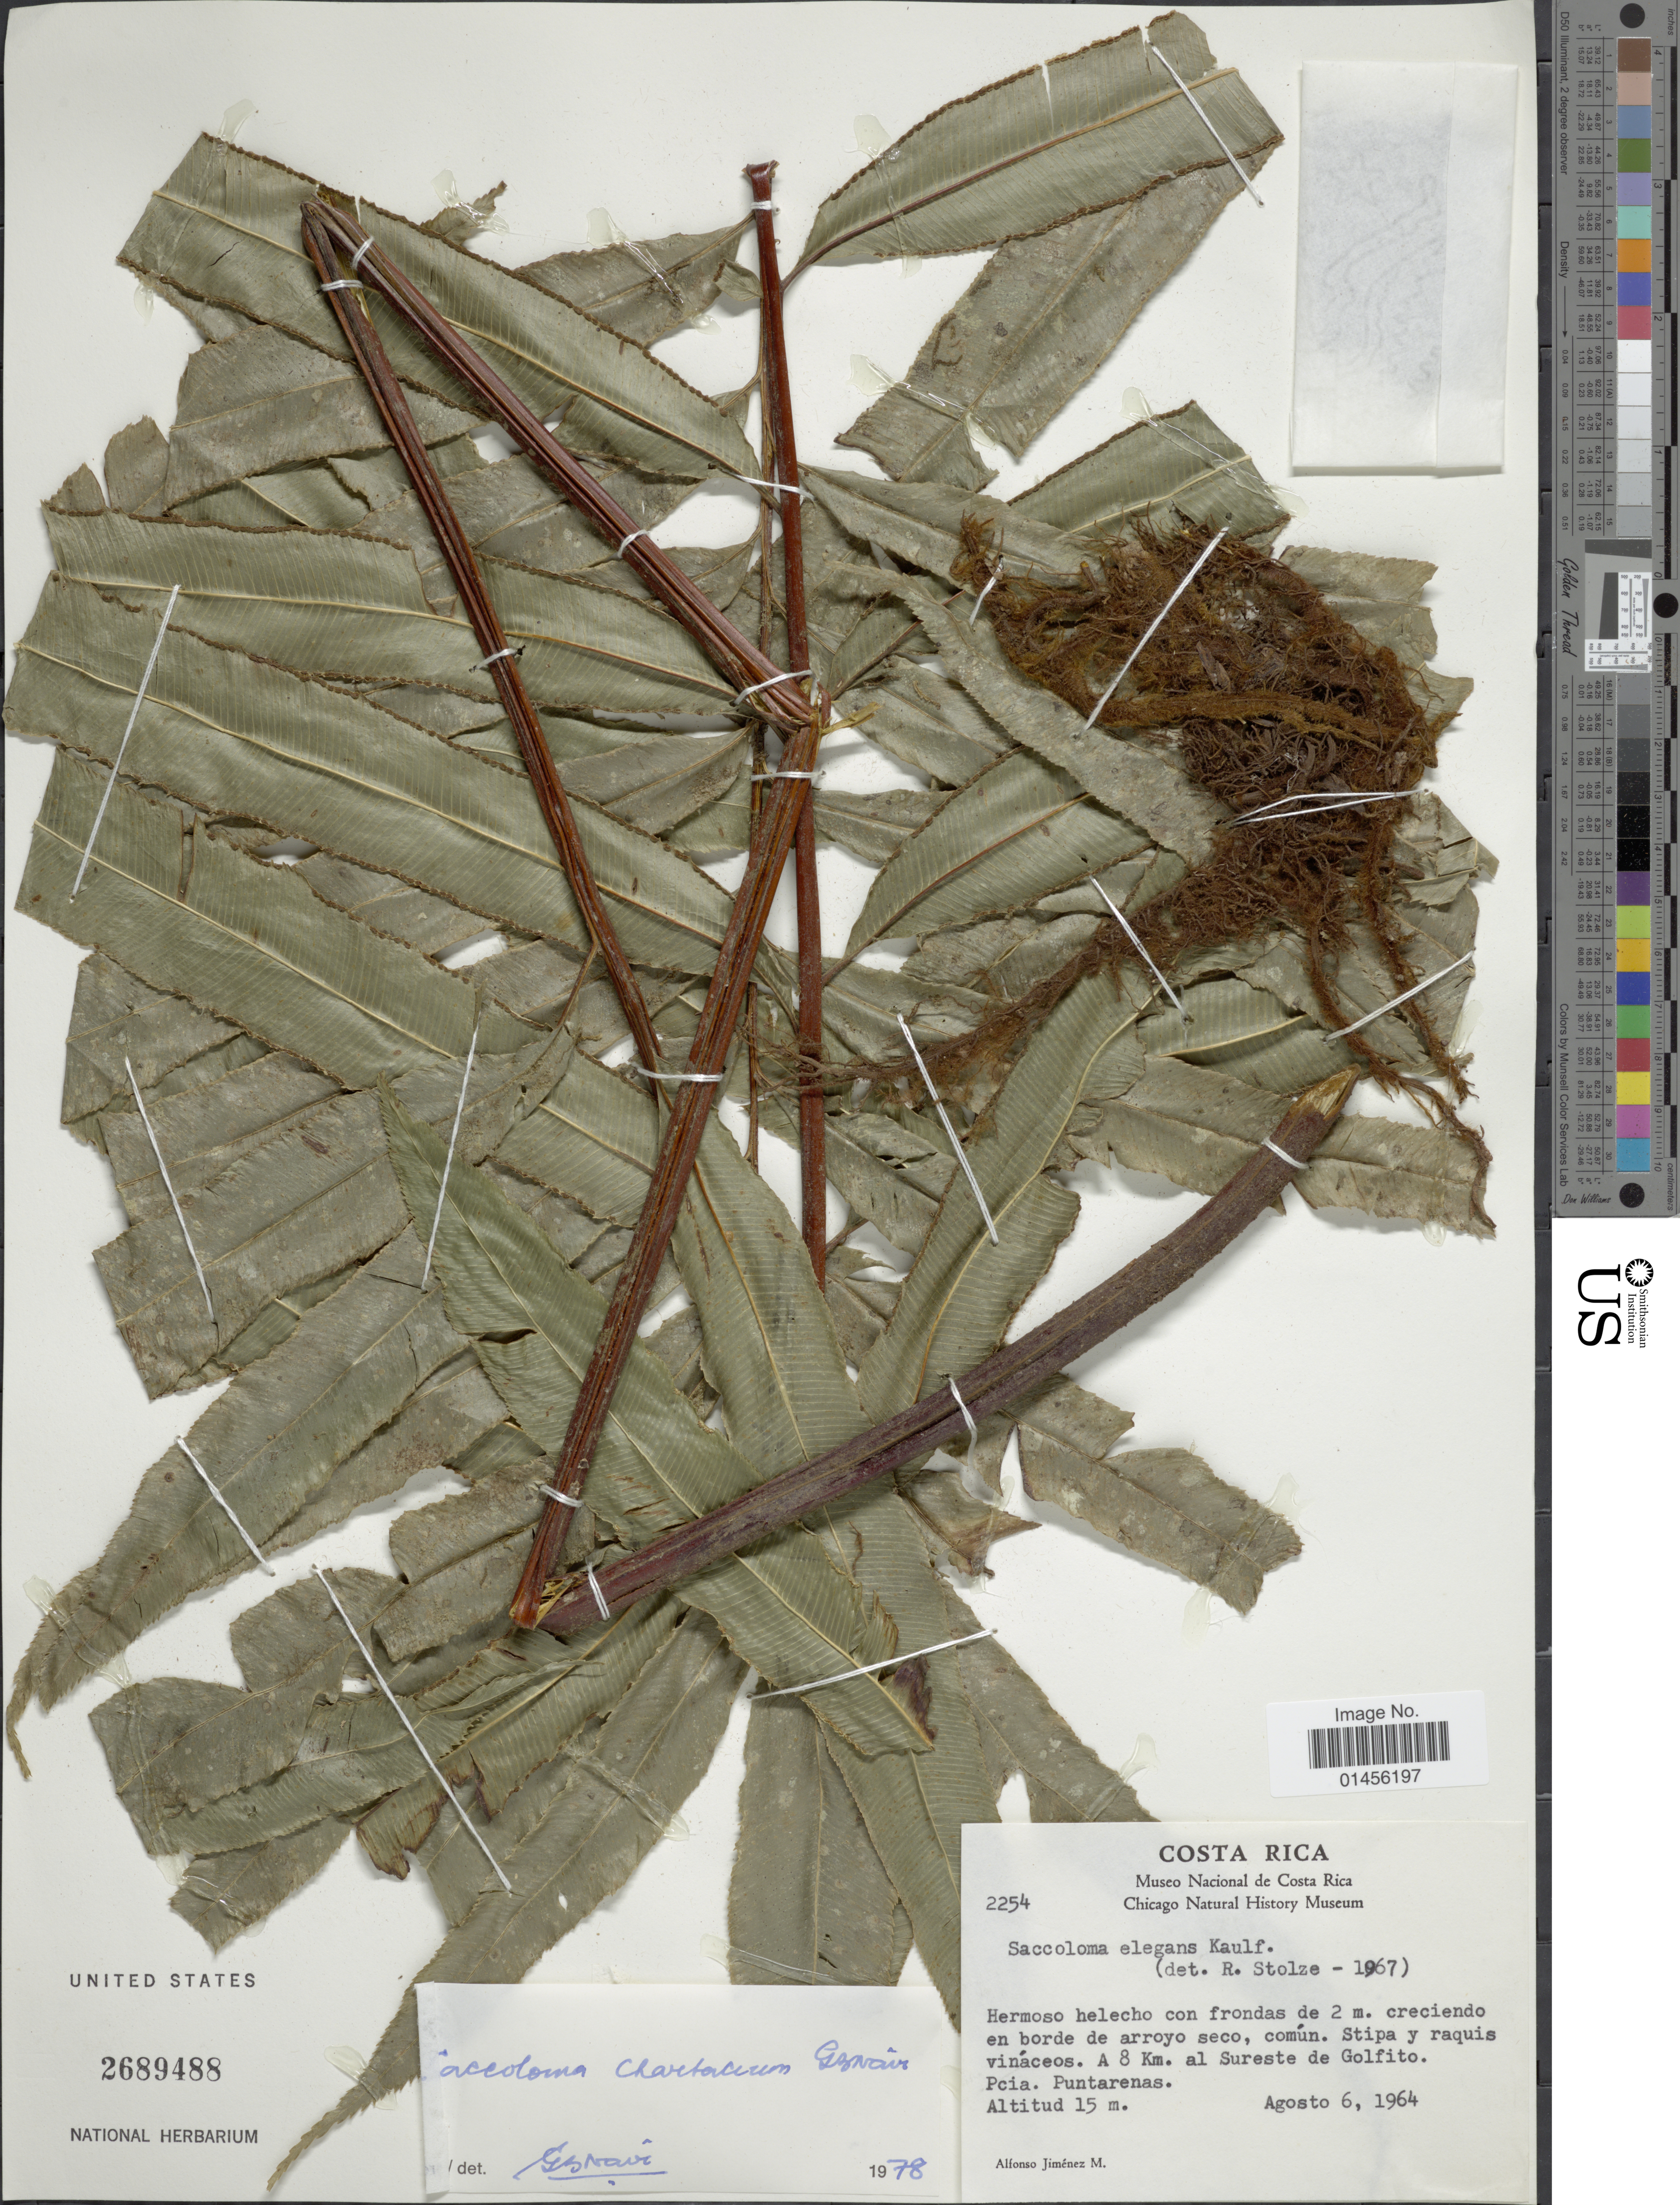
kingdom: Plantae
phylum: Tracheophyta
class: Polypodiopsida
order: Polypodiales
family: Saccolomataceae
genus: Saccoloma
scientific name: Saccoloma elegans subsp. chartaceum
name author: Cremers & K.U. Kramer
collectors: A. Jiménez M.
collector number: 2254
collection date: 1964-08-06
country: Costa Rica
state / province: Puntarenas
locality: A 8 km al Sureste de Golfito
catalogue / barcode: US 2689488